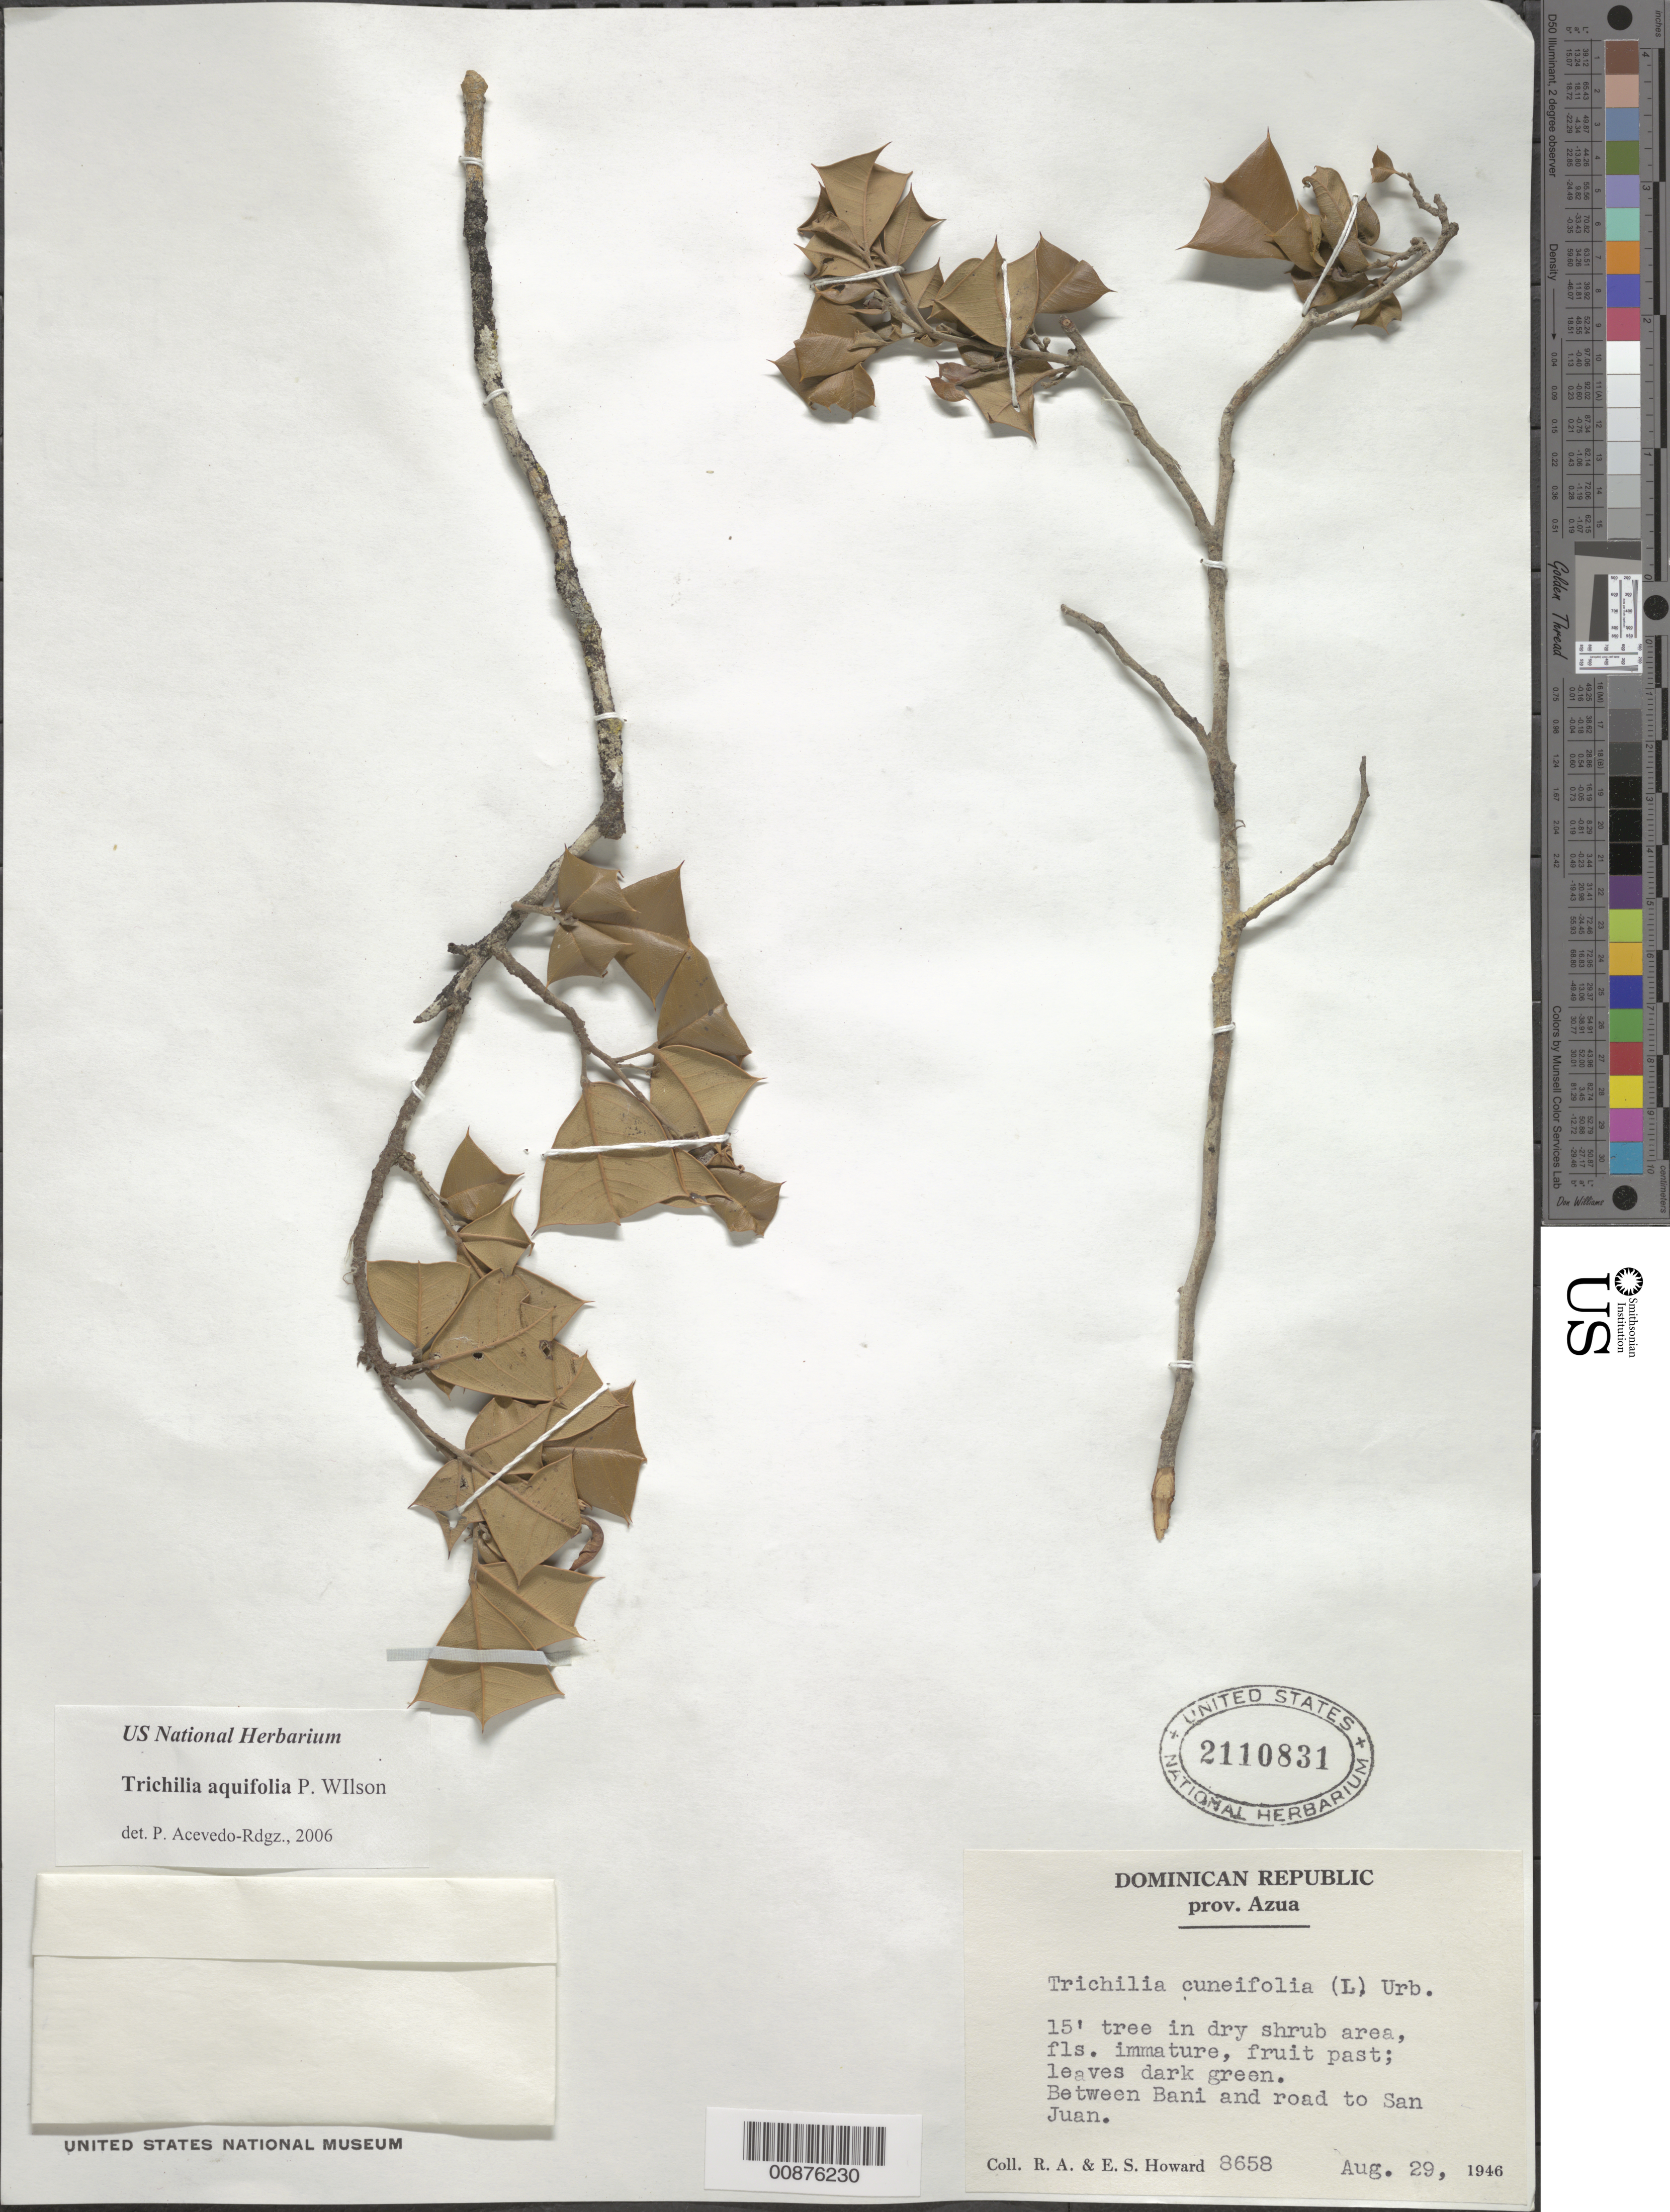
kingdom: Plantae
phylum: Tracheophyta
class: Magnoliopsida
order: Sapindales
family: Meliaceae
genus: Trichilia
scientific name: Trichilia aquifolia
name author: P. Wilson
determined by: Acevedo-Rodríguez, P., (BOT), Smithsonian Institution - National Museum of Natural History (UNITED STATES)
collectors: R. A. Howard & E. S. Howard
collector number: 8658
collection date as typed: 29 Aug 1946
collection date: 1946-08-29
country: Dominican Republic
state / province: Azua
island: Hispaniola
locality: Between Bani and road to San Juan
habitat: In dry shrub area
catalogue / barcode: US 2110831